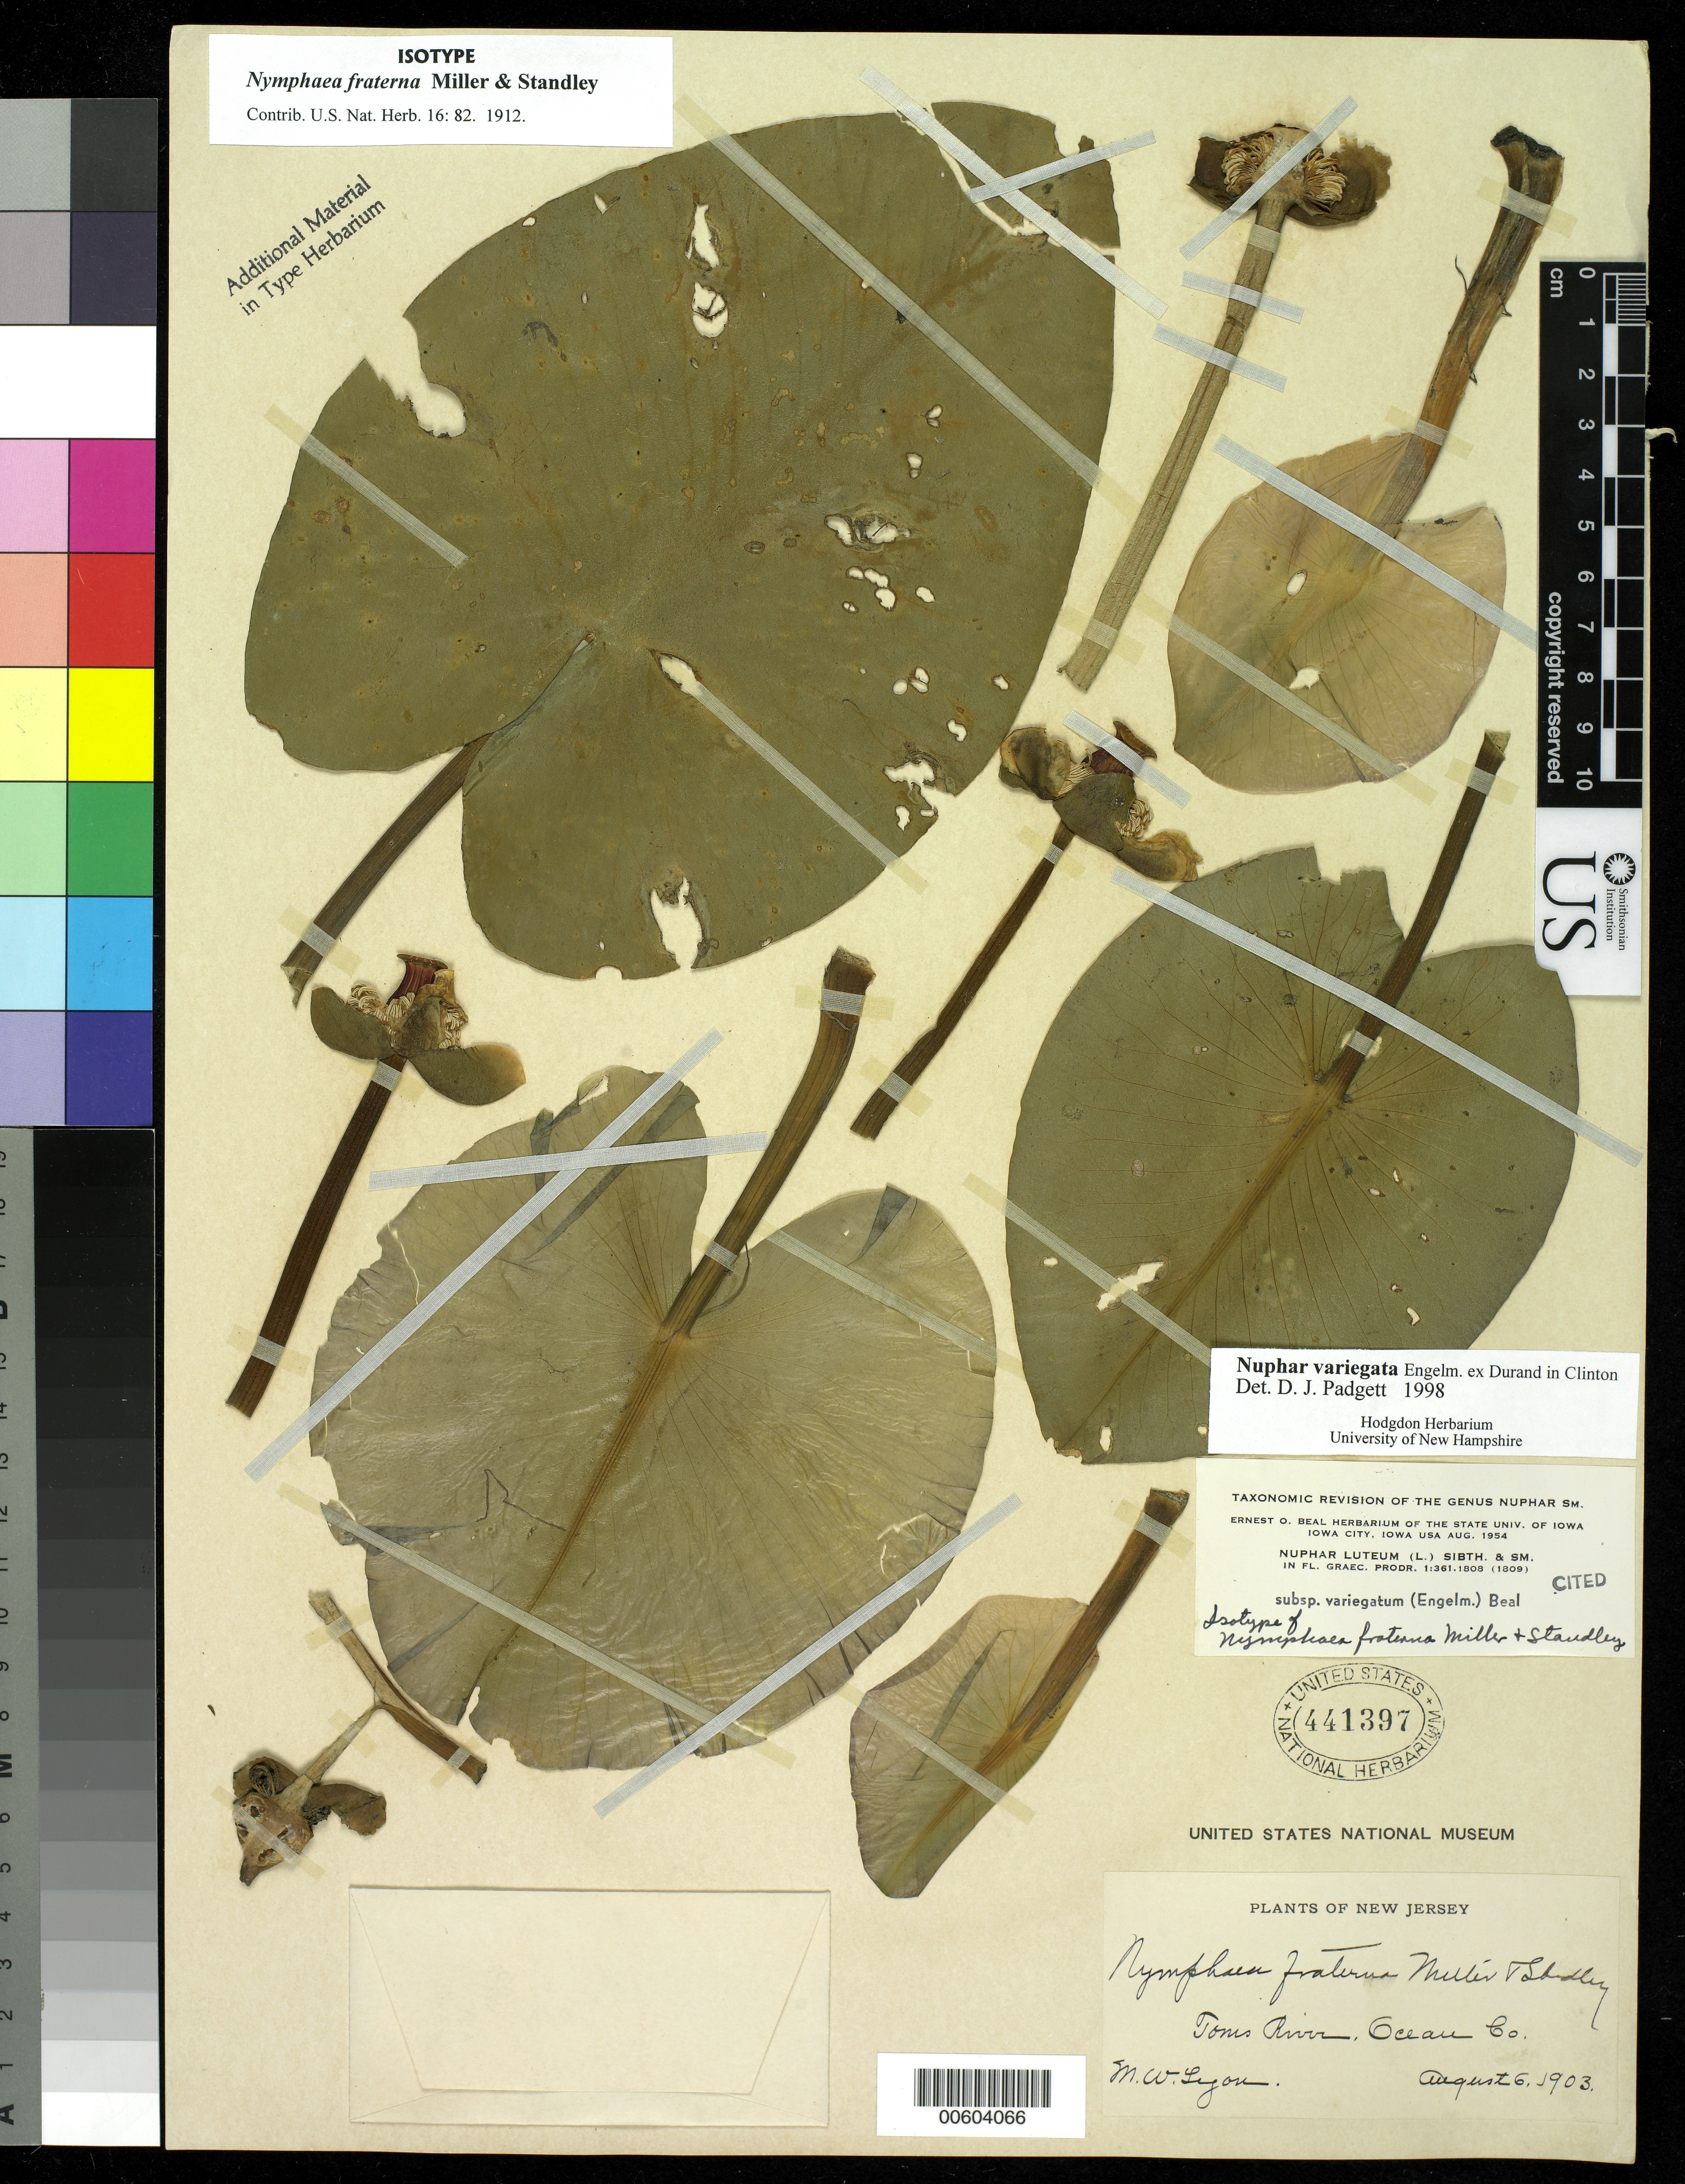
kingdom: Plantae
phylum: Tracheophyta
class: Magnoliopsida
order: Nymphaeales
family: Nymphaeaceae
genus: Nymphaea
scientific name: Nymphaea fraterna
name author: G.S. Mill. & Standl.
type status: Isotype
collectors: M. Lyon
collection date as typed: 06 Aug 1903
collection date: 1903-08-06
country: United States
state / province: New Jersey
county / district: Ocean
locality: Tom's River.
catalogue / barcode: US 441397